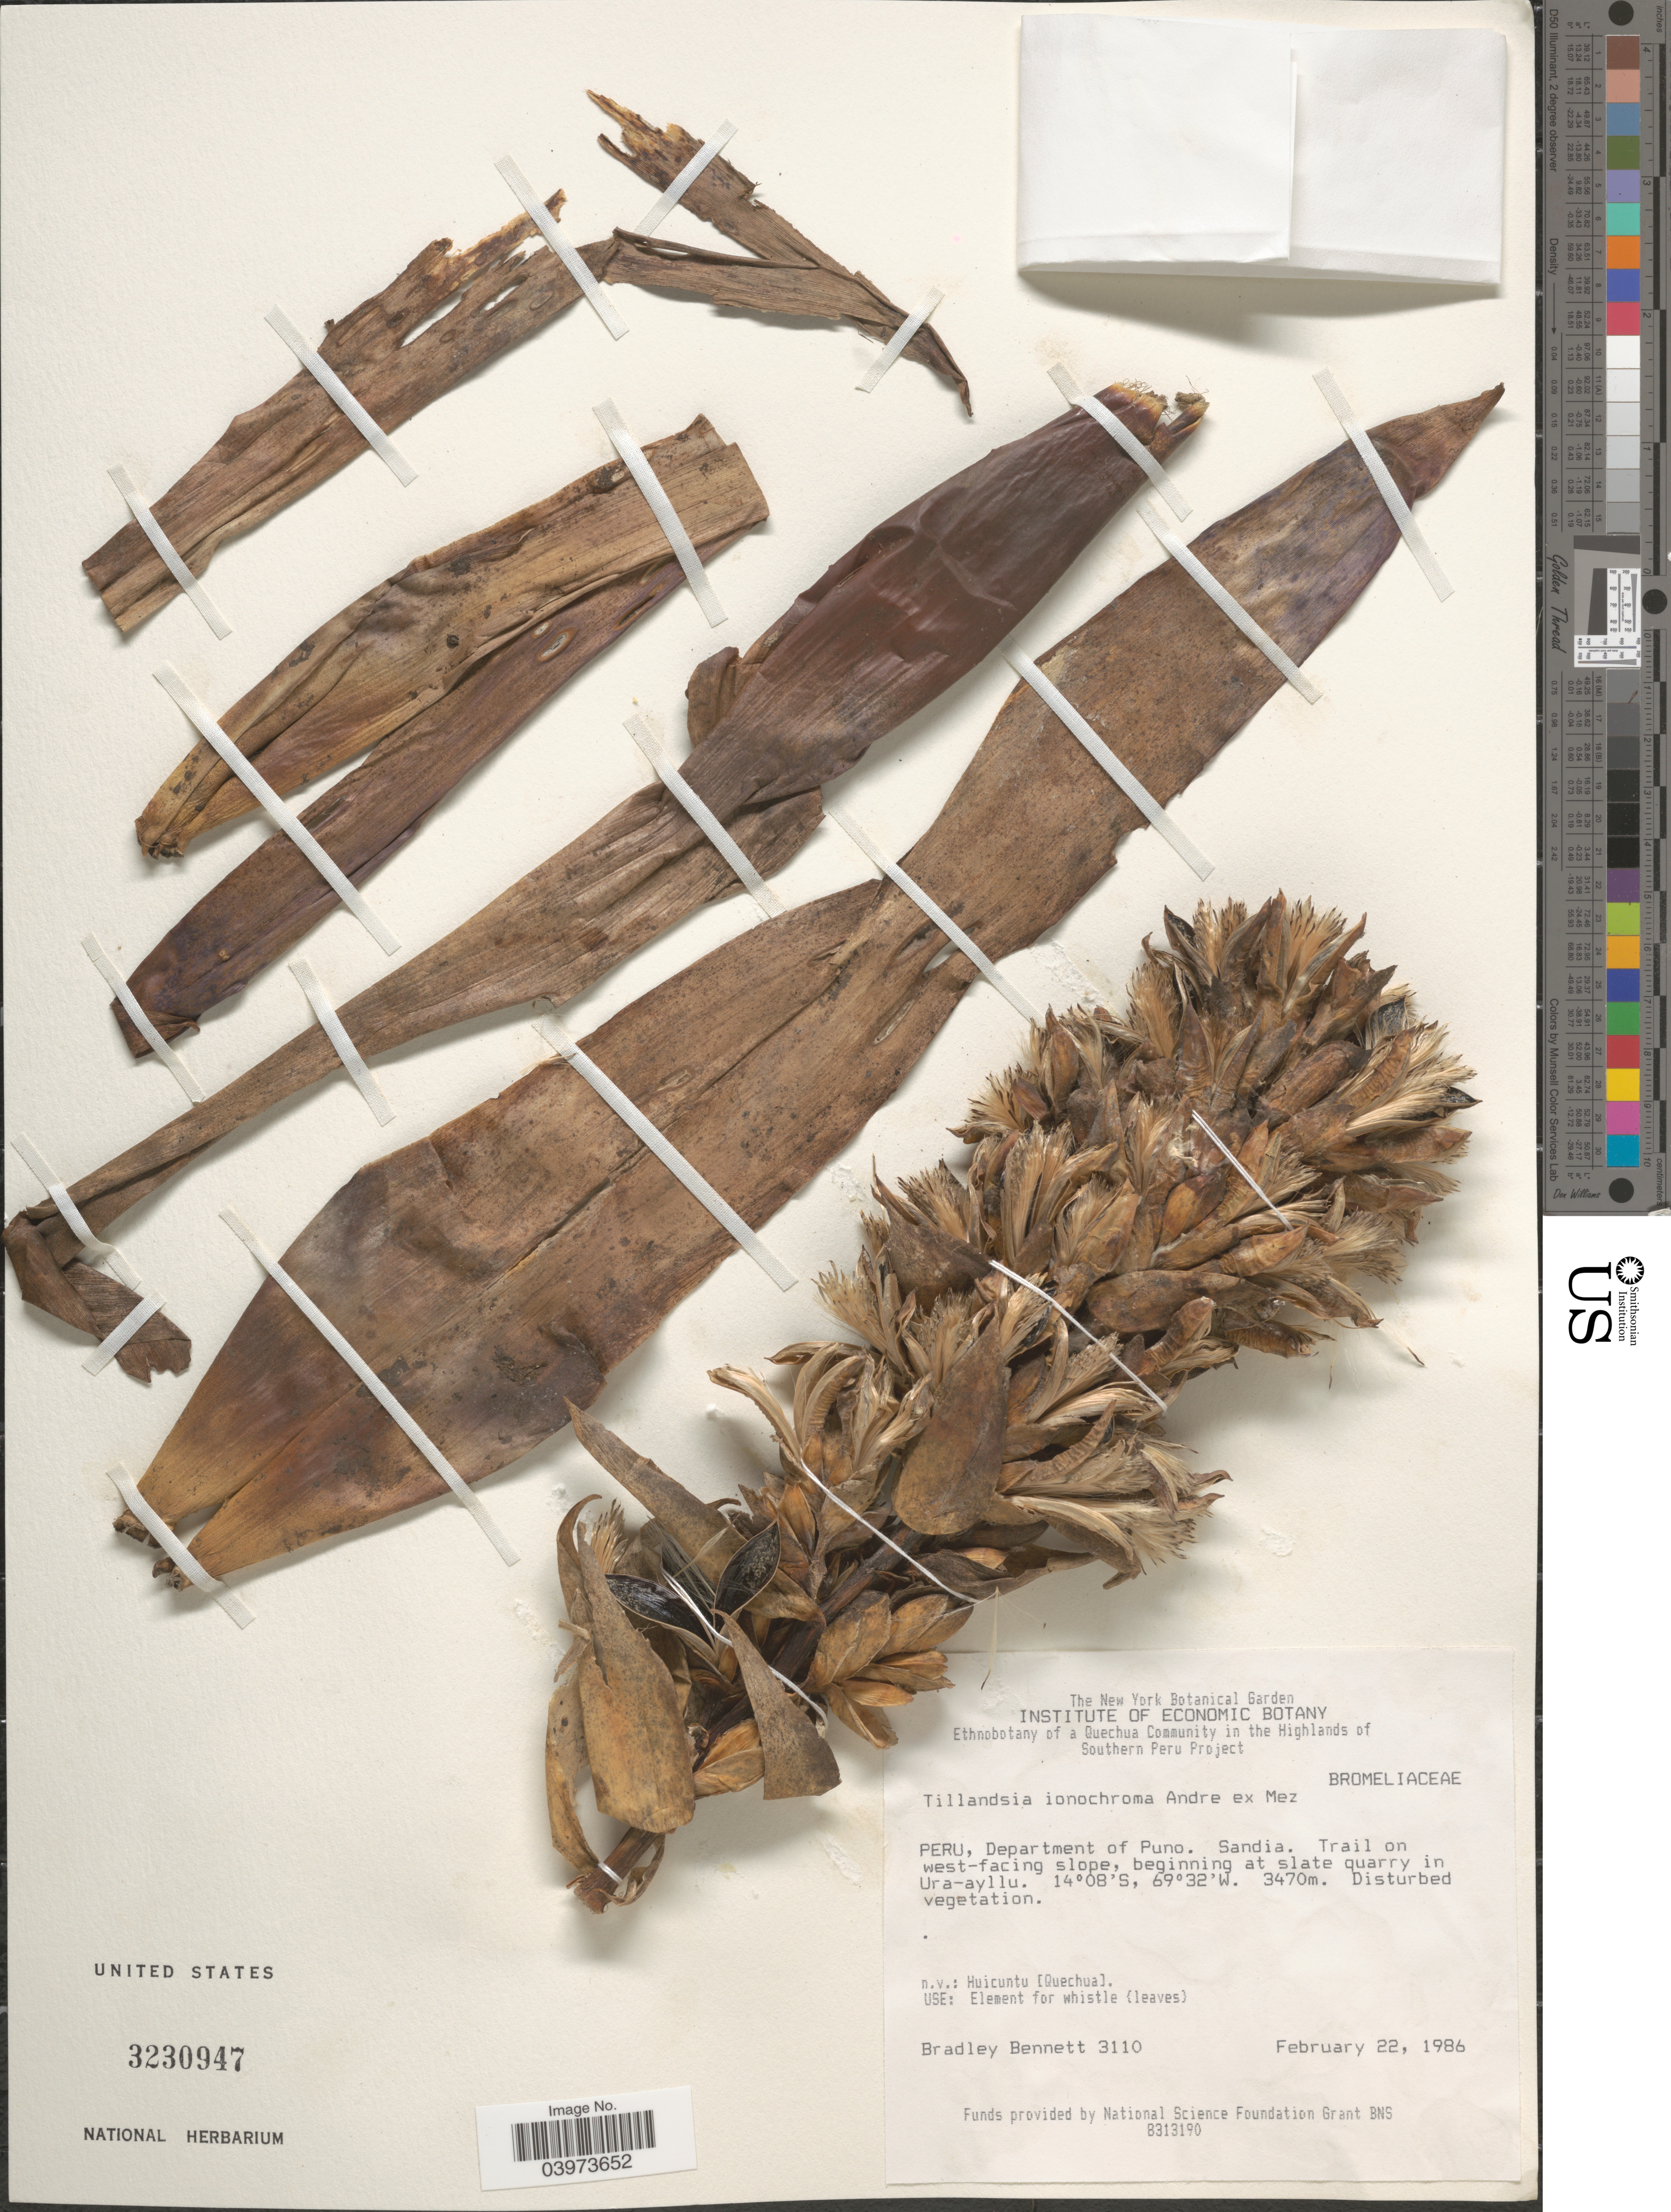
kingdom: Plantae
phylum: Tracheophyta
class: Liliopsida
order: Poales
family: Bromeliaceae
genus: Tillandsia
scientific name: Tillandsia ionochroma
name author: André ex Mez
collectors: B. Bennett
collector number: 3110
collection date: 1986-02-22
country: Peru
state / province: Puno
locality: Department of Puno. Sandia. Trail on west-facing slope, beginning at slate quarry in Ura-ayllu.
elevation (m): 3470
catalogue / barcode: US 3230947